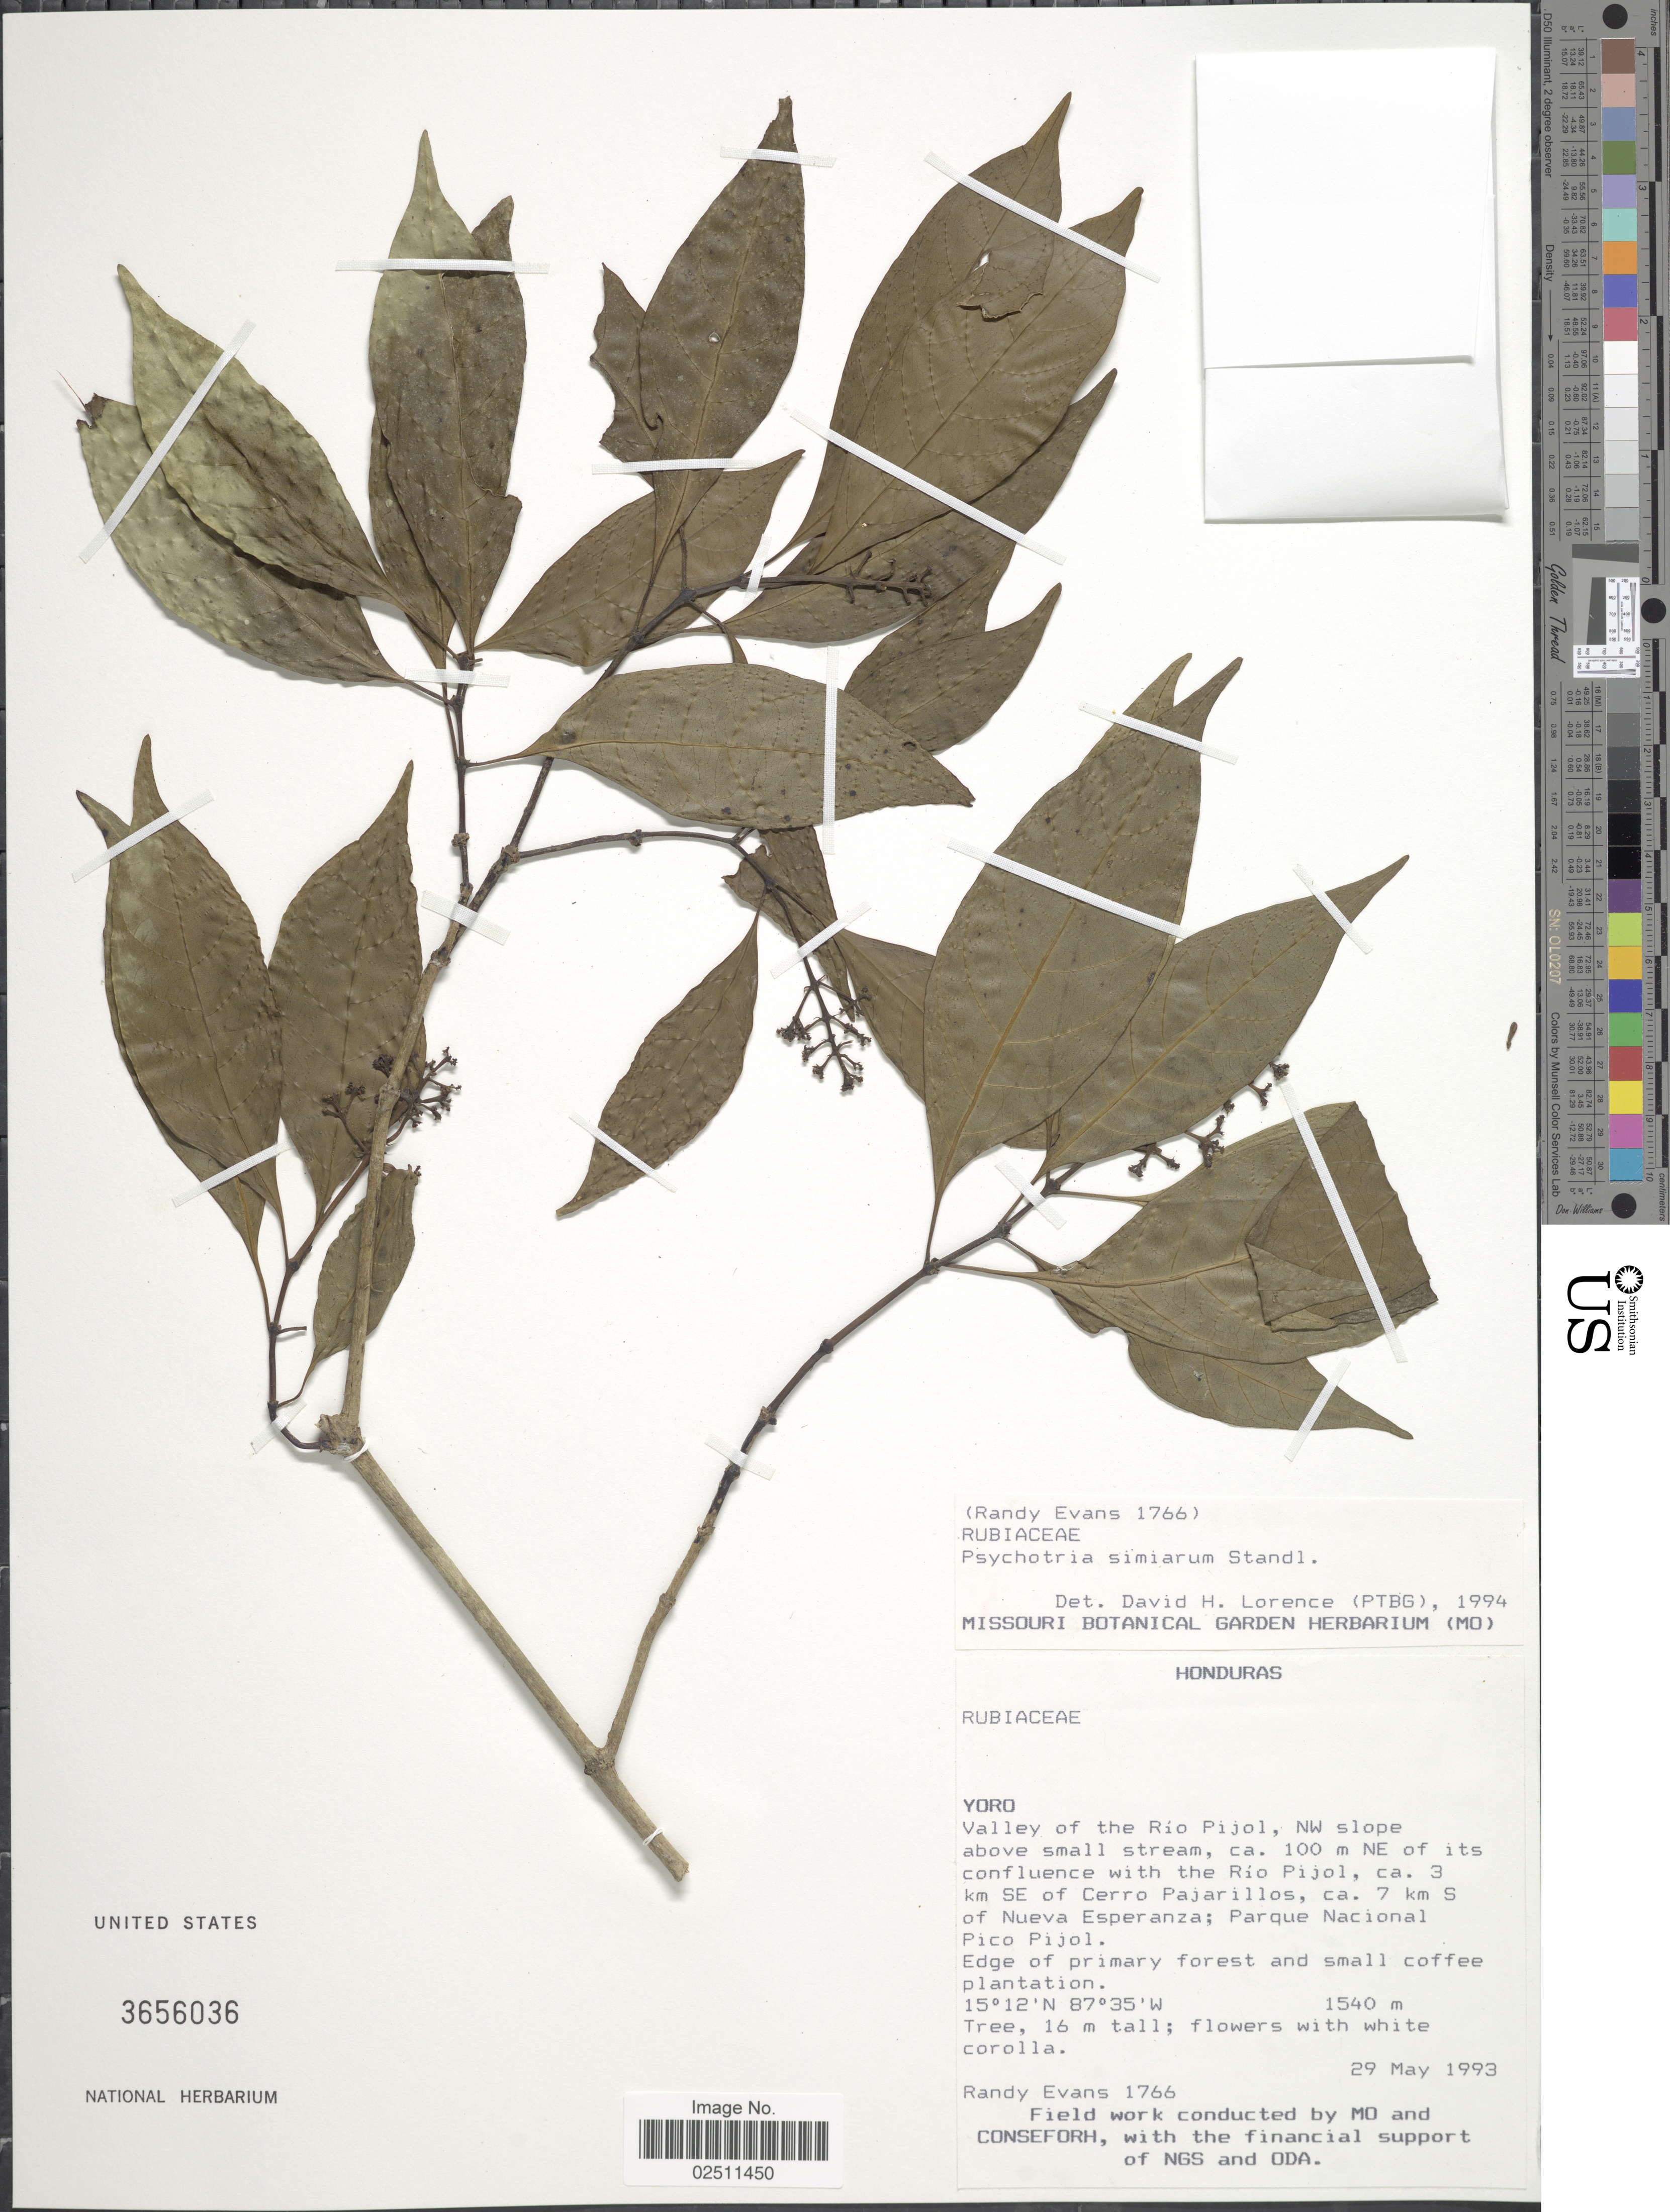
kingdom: Plantae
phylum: Tracheophyta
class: Magnoliopsida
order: Gentianales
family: Rubiaceae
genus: Psychotria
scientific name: Psychotria simiarum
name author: Standl.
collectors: R. Evans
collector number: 1766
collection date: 1993-05-29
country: Honduras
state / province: Yoro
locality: Valley of the Rio Pijol, NW slope above small stream, ca. 100 m NE of its confluence with the Rio Pijol, ca. 3 km SE of Cerro Pajarillos, ca. 7 km S of Nueva Esperanza; Parque Nacional Pico Pijol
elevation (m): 1540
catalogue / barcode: US 3656036